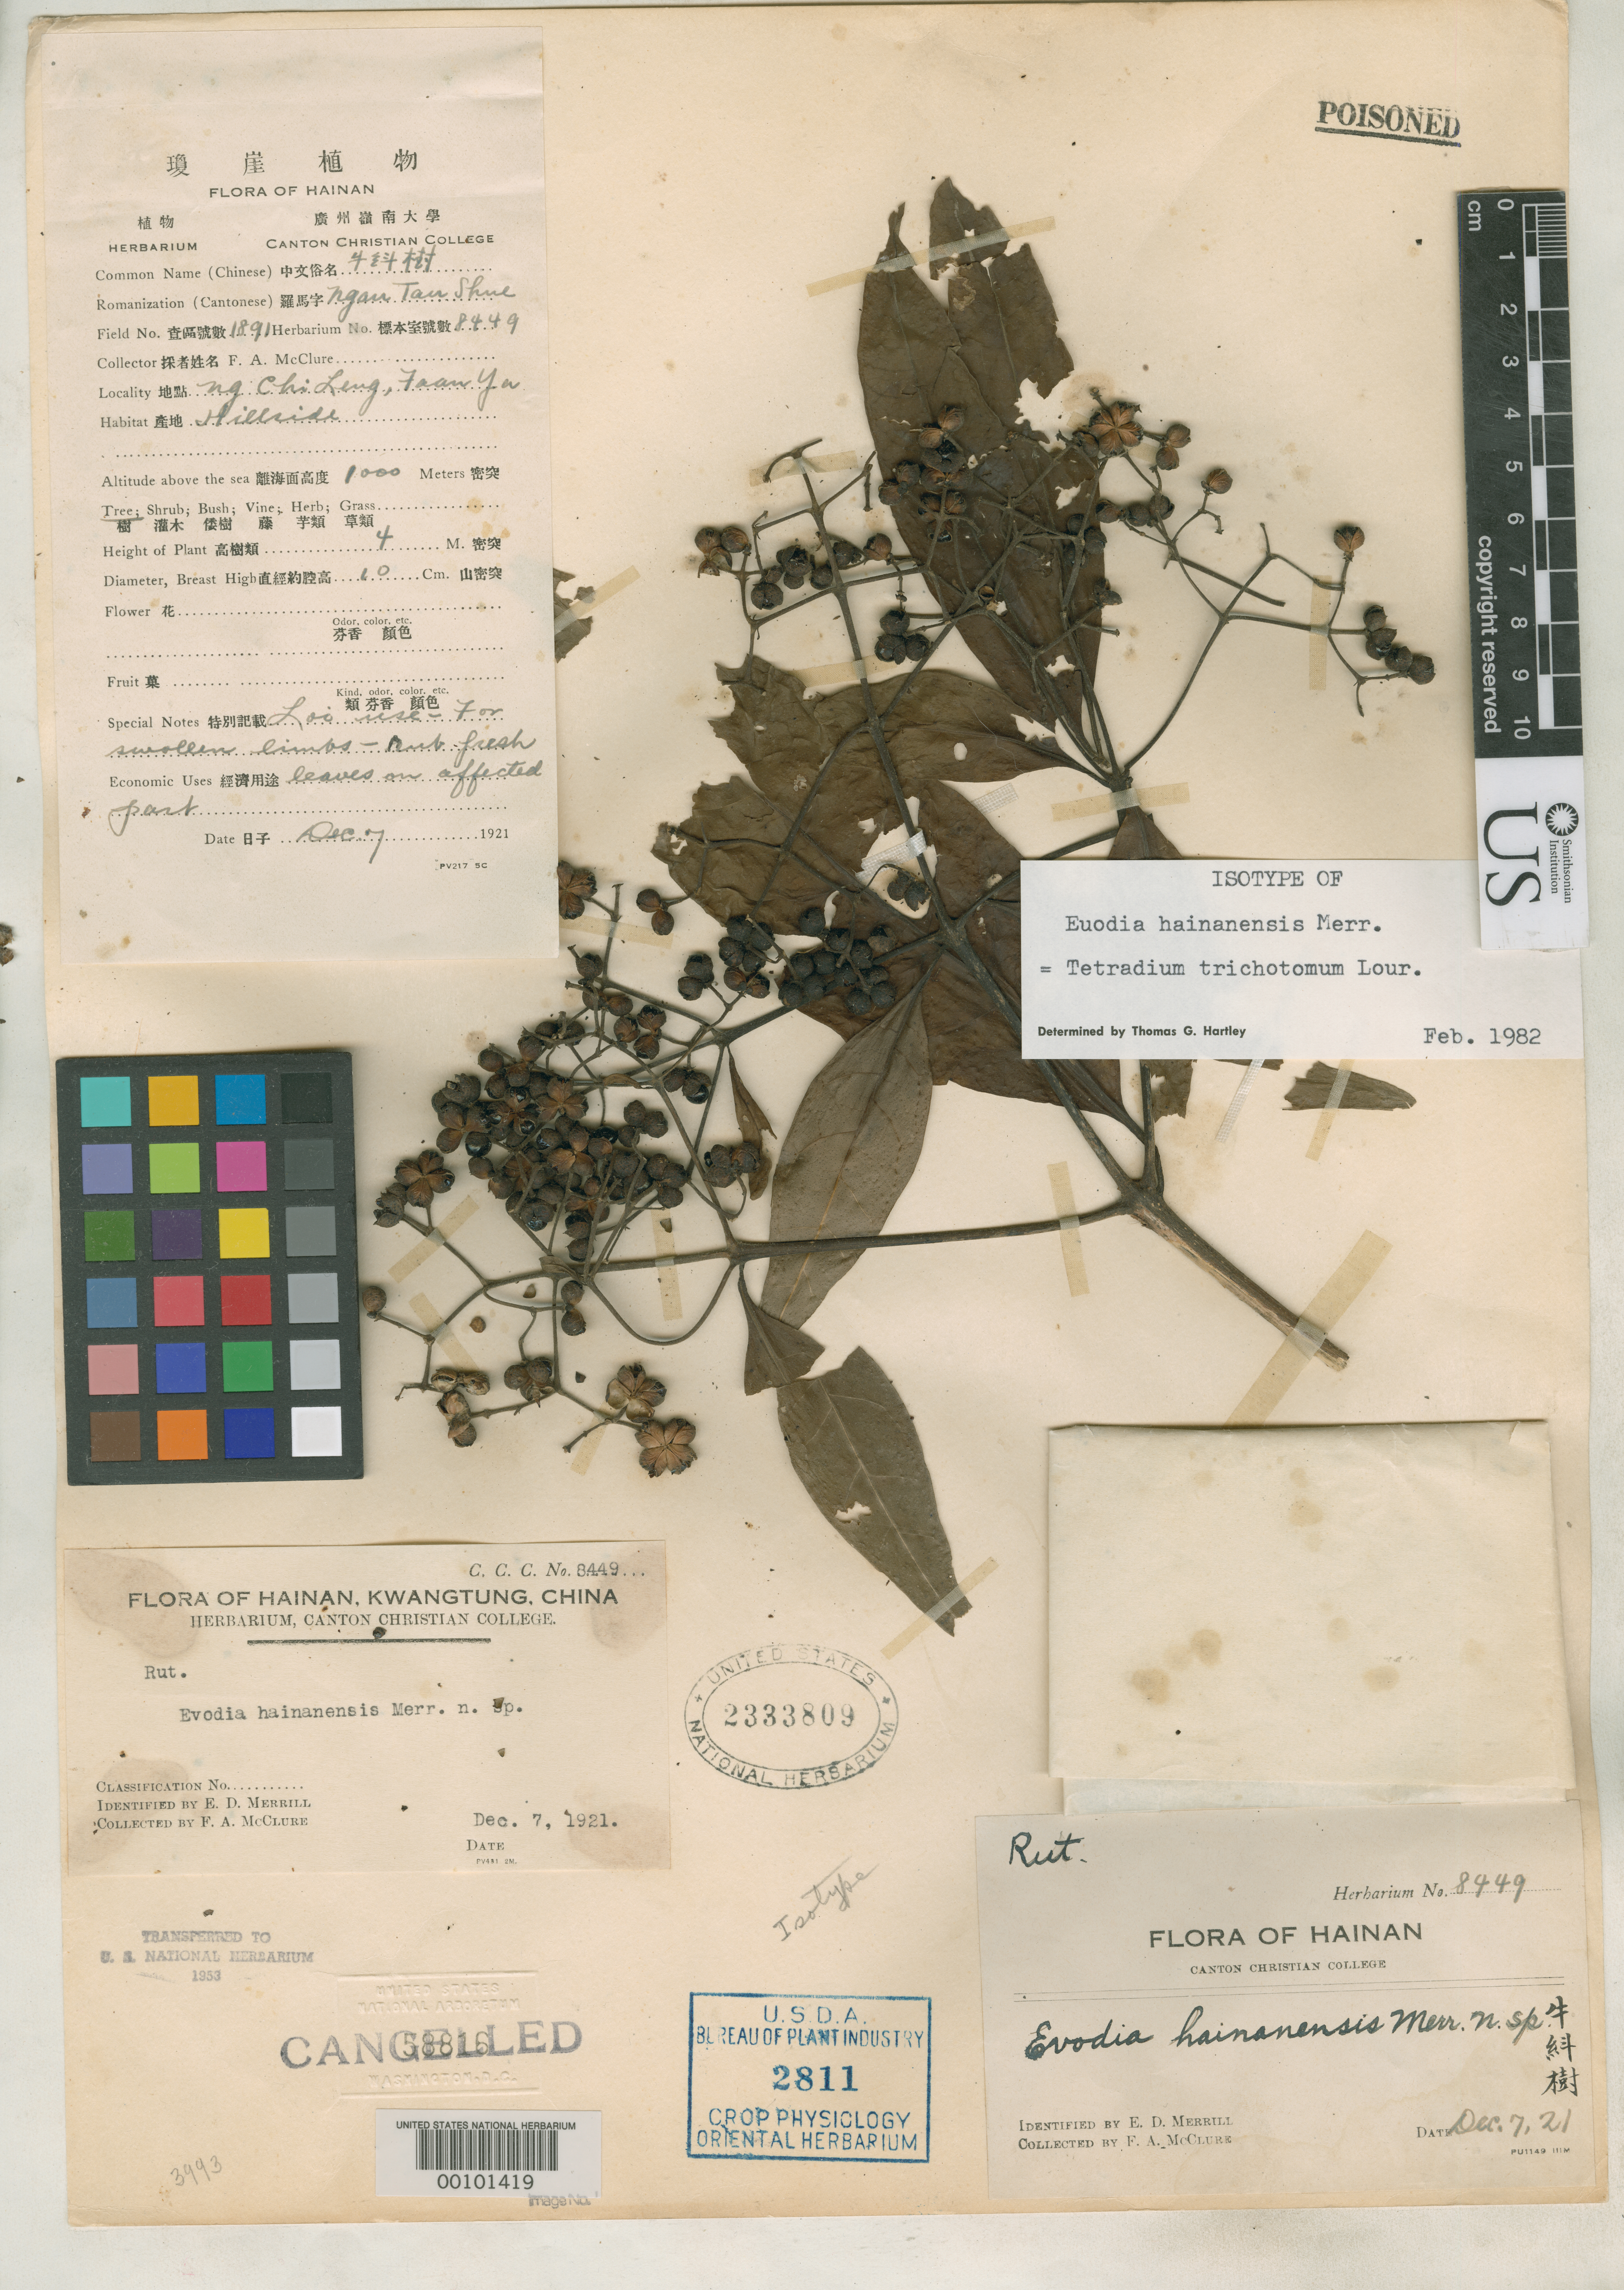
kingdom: Plantae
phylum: Tracheophyta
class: Magnoliopsida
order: Sapindales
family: Rutaceae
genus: Euodia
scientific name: Euodia hainanensis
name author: Merr.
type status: Isotype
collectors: F. A. McClure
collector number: C.C.C. 8449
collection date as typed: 07 Dec 1921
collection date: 1921-12-07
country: China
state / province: Hainan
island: Hainan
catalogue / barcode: US 2333809